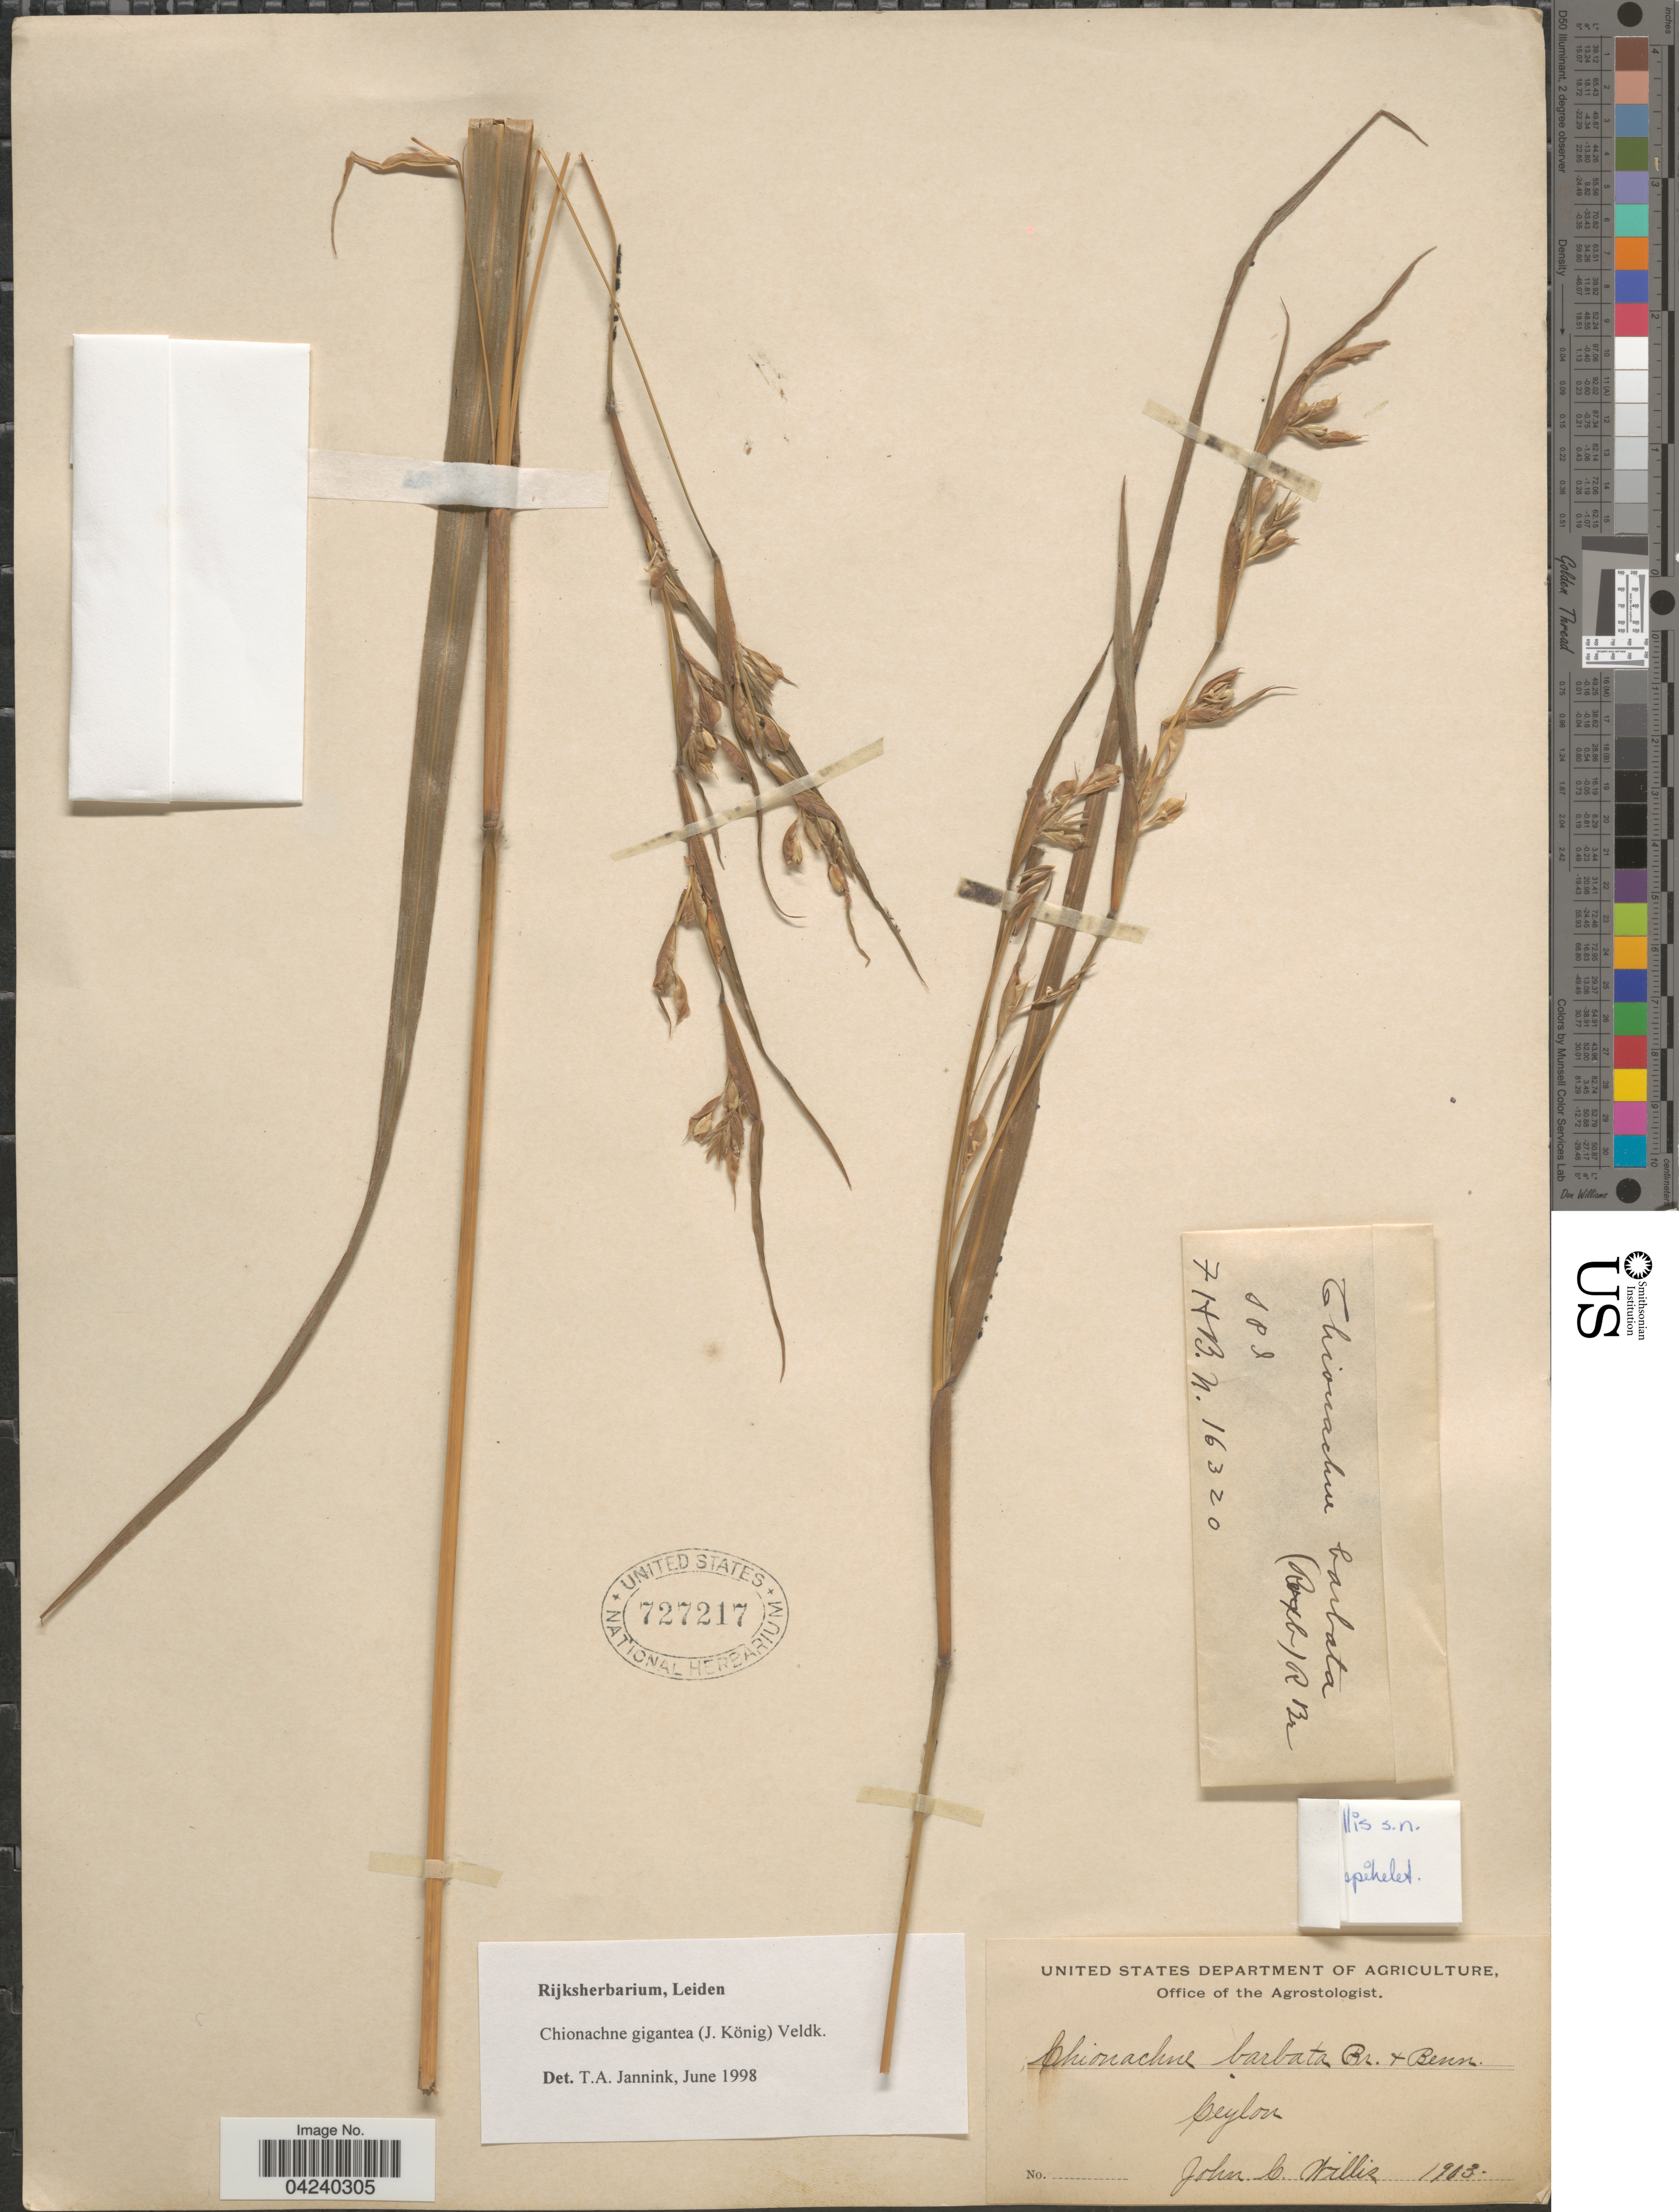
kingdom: Plantae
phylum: Tracheophyta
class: Liliopsida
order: Poales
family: Poaceae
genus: Chionachne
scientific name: Chionachne gigantea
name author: (J. Koenig) Veldkamp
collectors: J. Willis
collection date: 1903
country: Sri Lanka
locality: Ceylon.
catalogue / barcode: US 727217